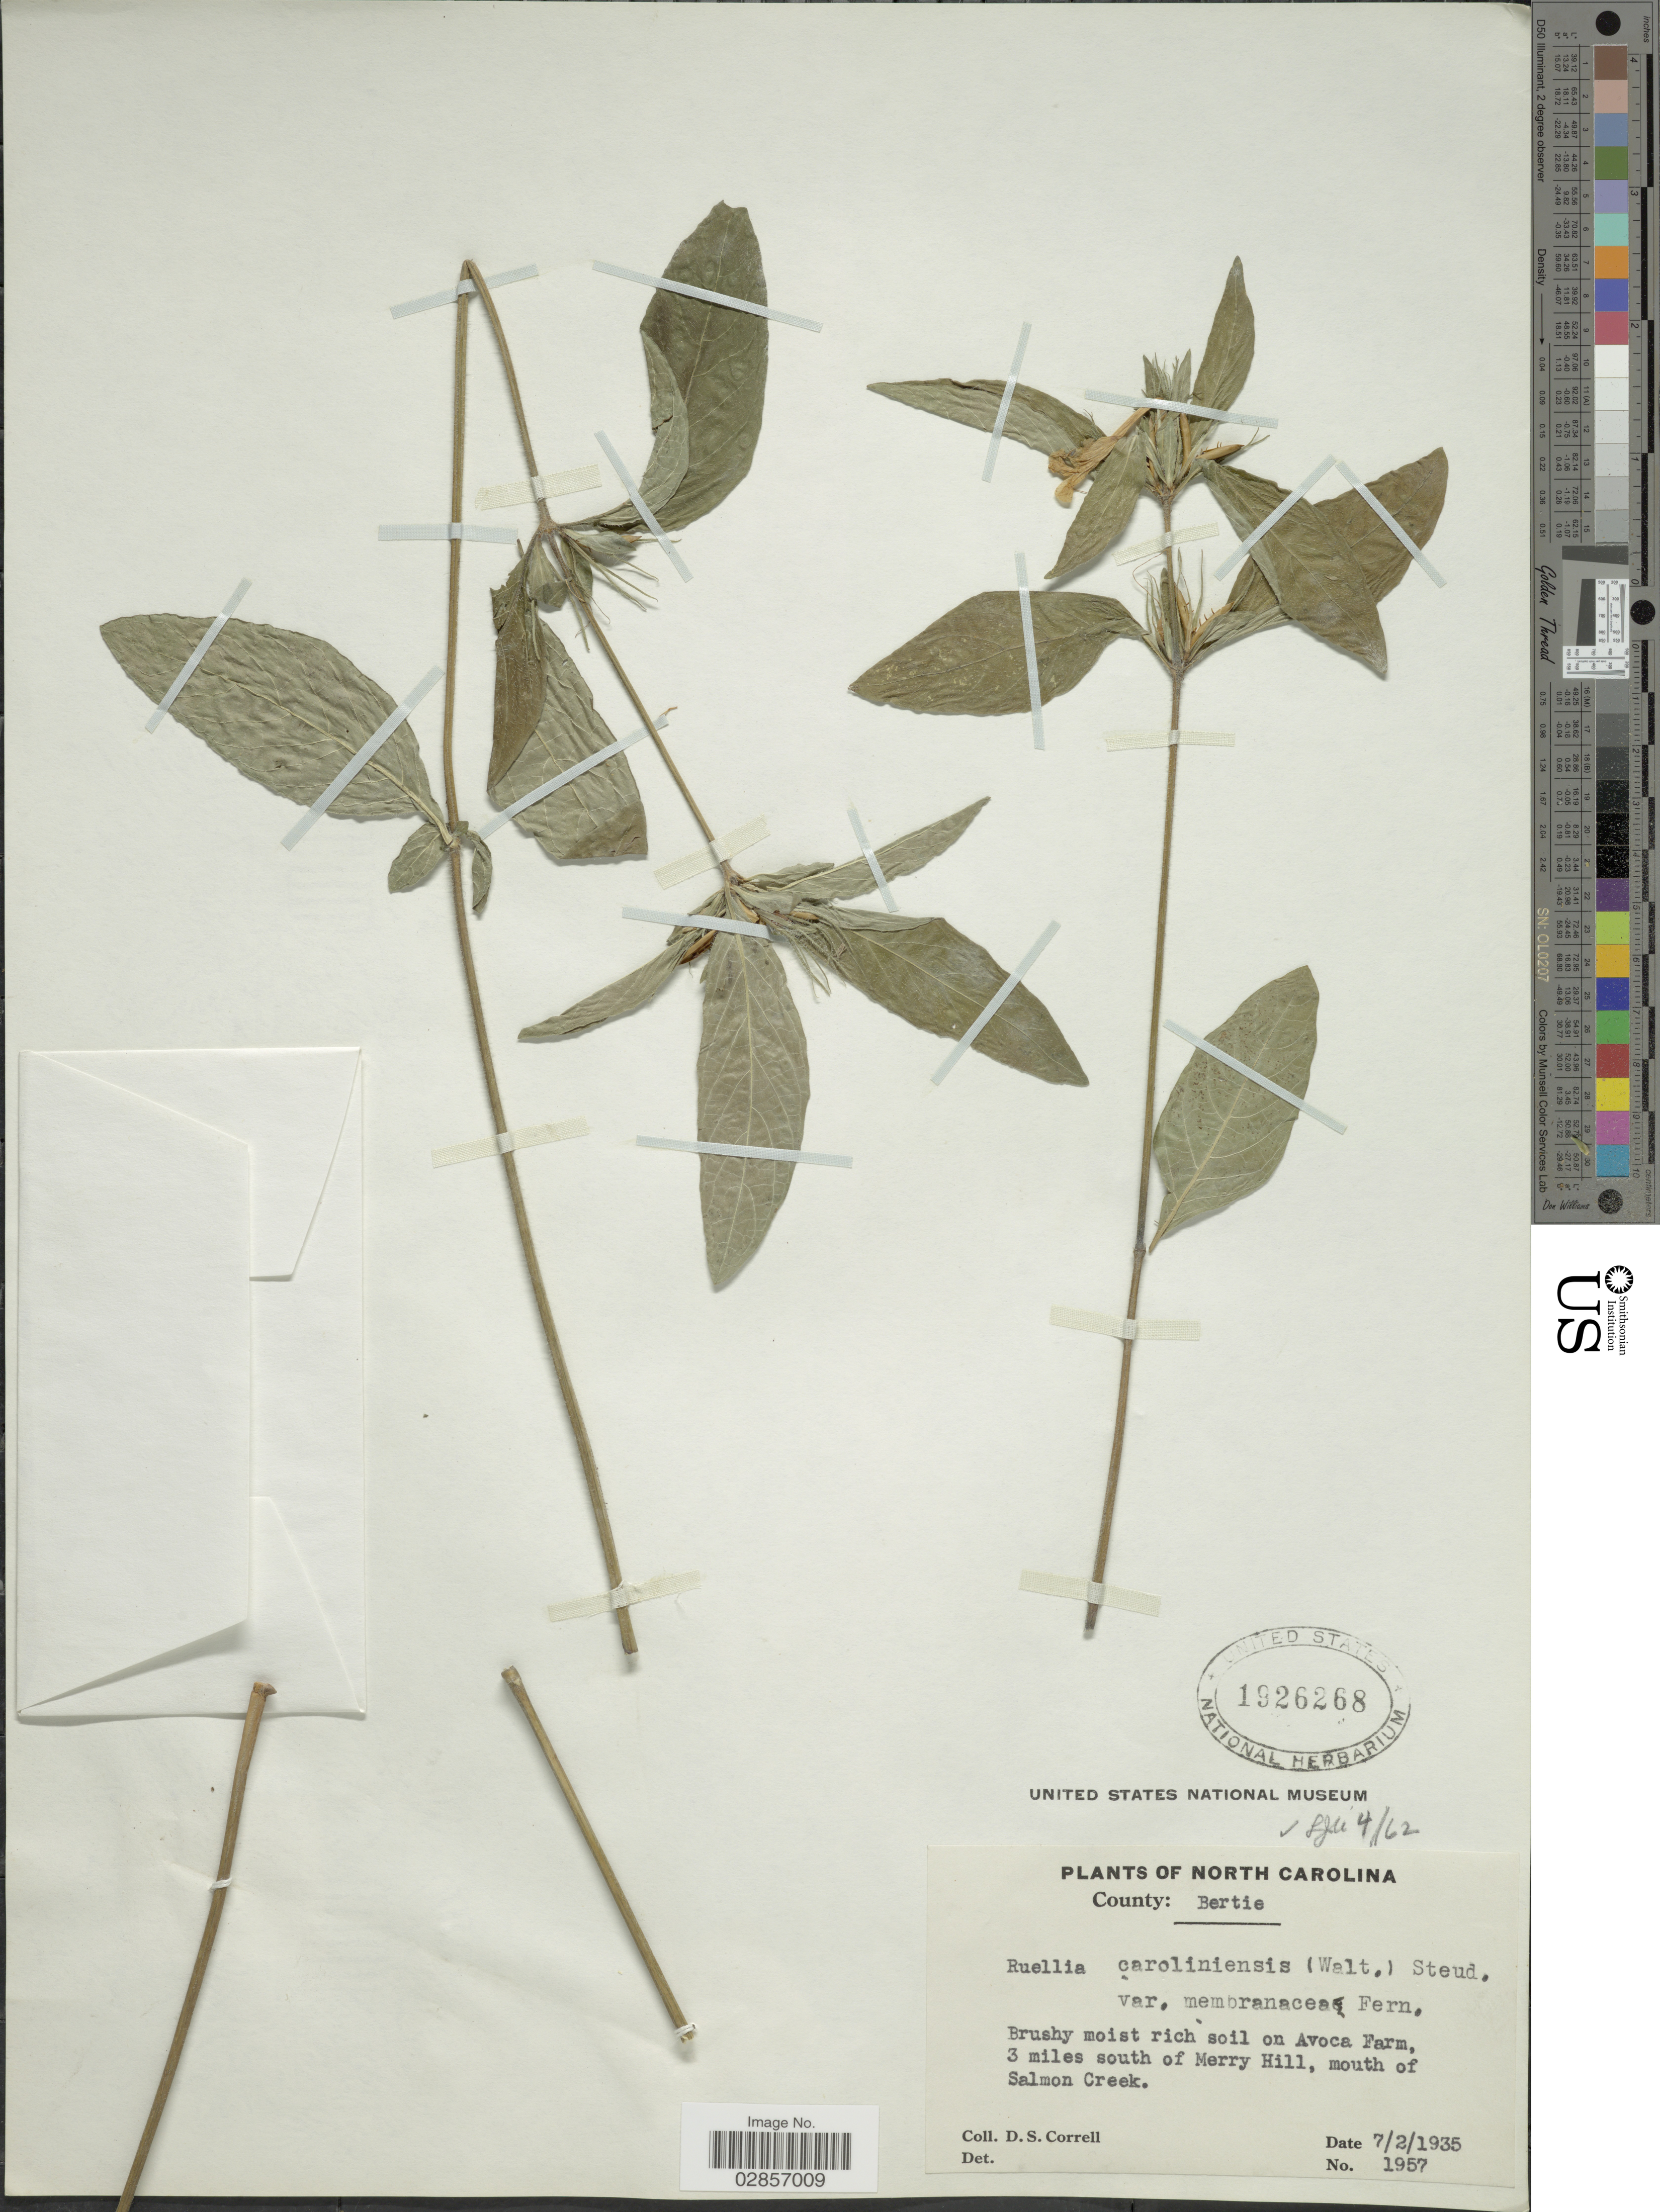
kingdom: Plantae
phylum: Tracheophyta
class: Magnoliopsida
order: Lamiales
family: Acanthaceae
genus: Ruellia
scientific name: Ruellia caroliniensis var. membranacea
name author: Fernald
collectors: D. S. Correll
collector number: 1957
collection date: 1935-07-02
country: United States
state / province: North Carolina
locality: County: Bertie. Brushy moist rich soil on Avoca Farm, 3 miles south of Merry Hill, mouth of Salmon Creek.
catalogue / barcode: US 1926268